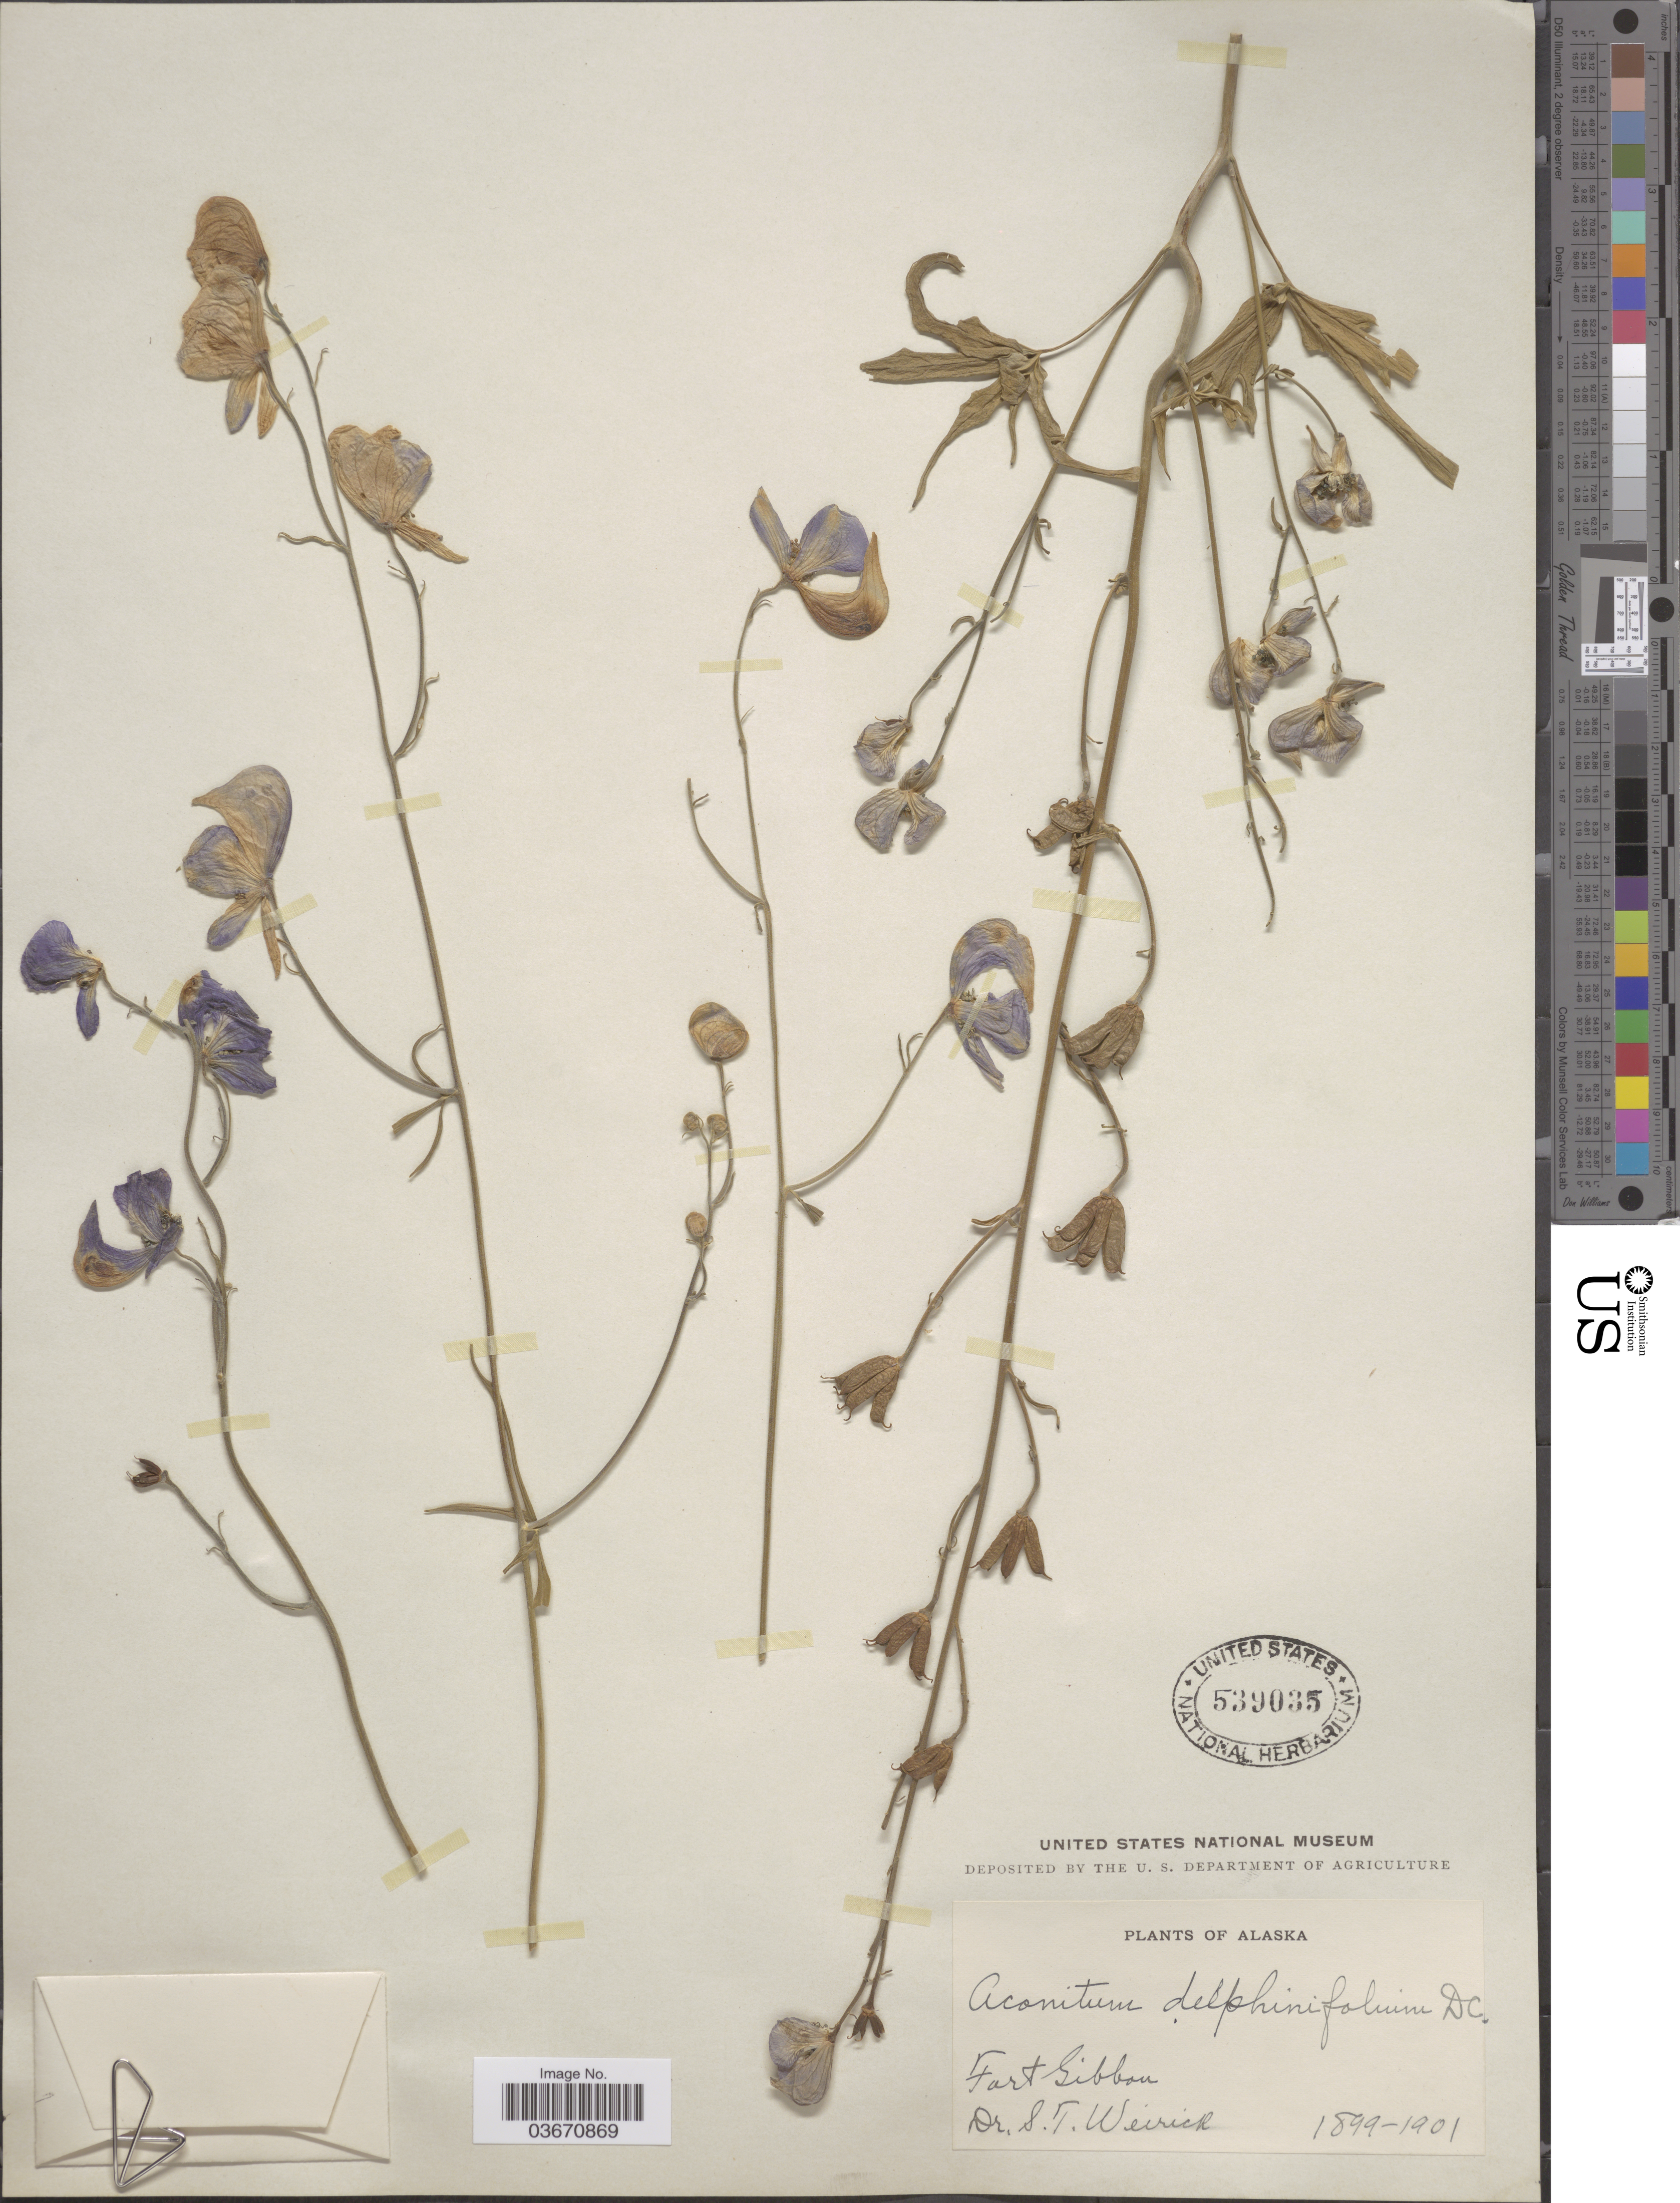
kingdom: Plantae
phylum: Tracheophyta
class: Magnoliopsida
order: Ranunculales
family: Ranunculaceae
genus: Aconitum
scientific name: Aconitum delphinifolium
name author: DC.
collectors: S. Weirick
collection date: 1899/1901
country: United States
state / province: Alaska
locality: Fort Gibbon.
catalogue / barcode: US 539035